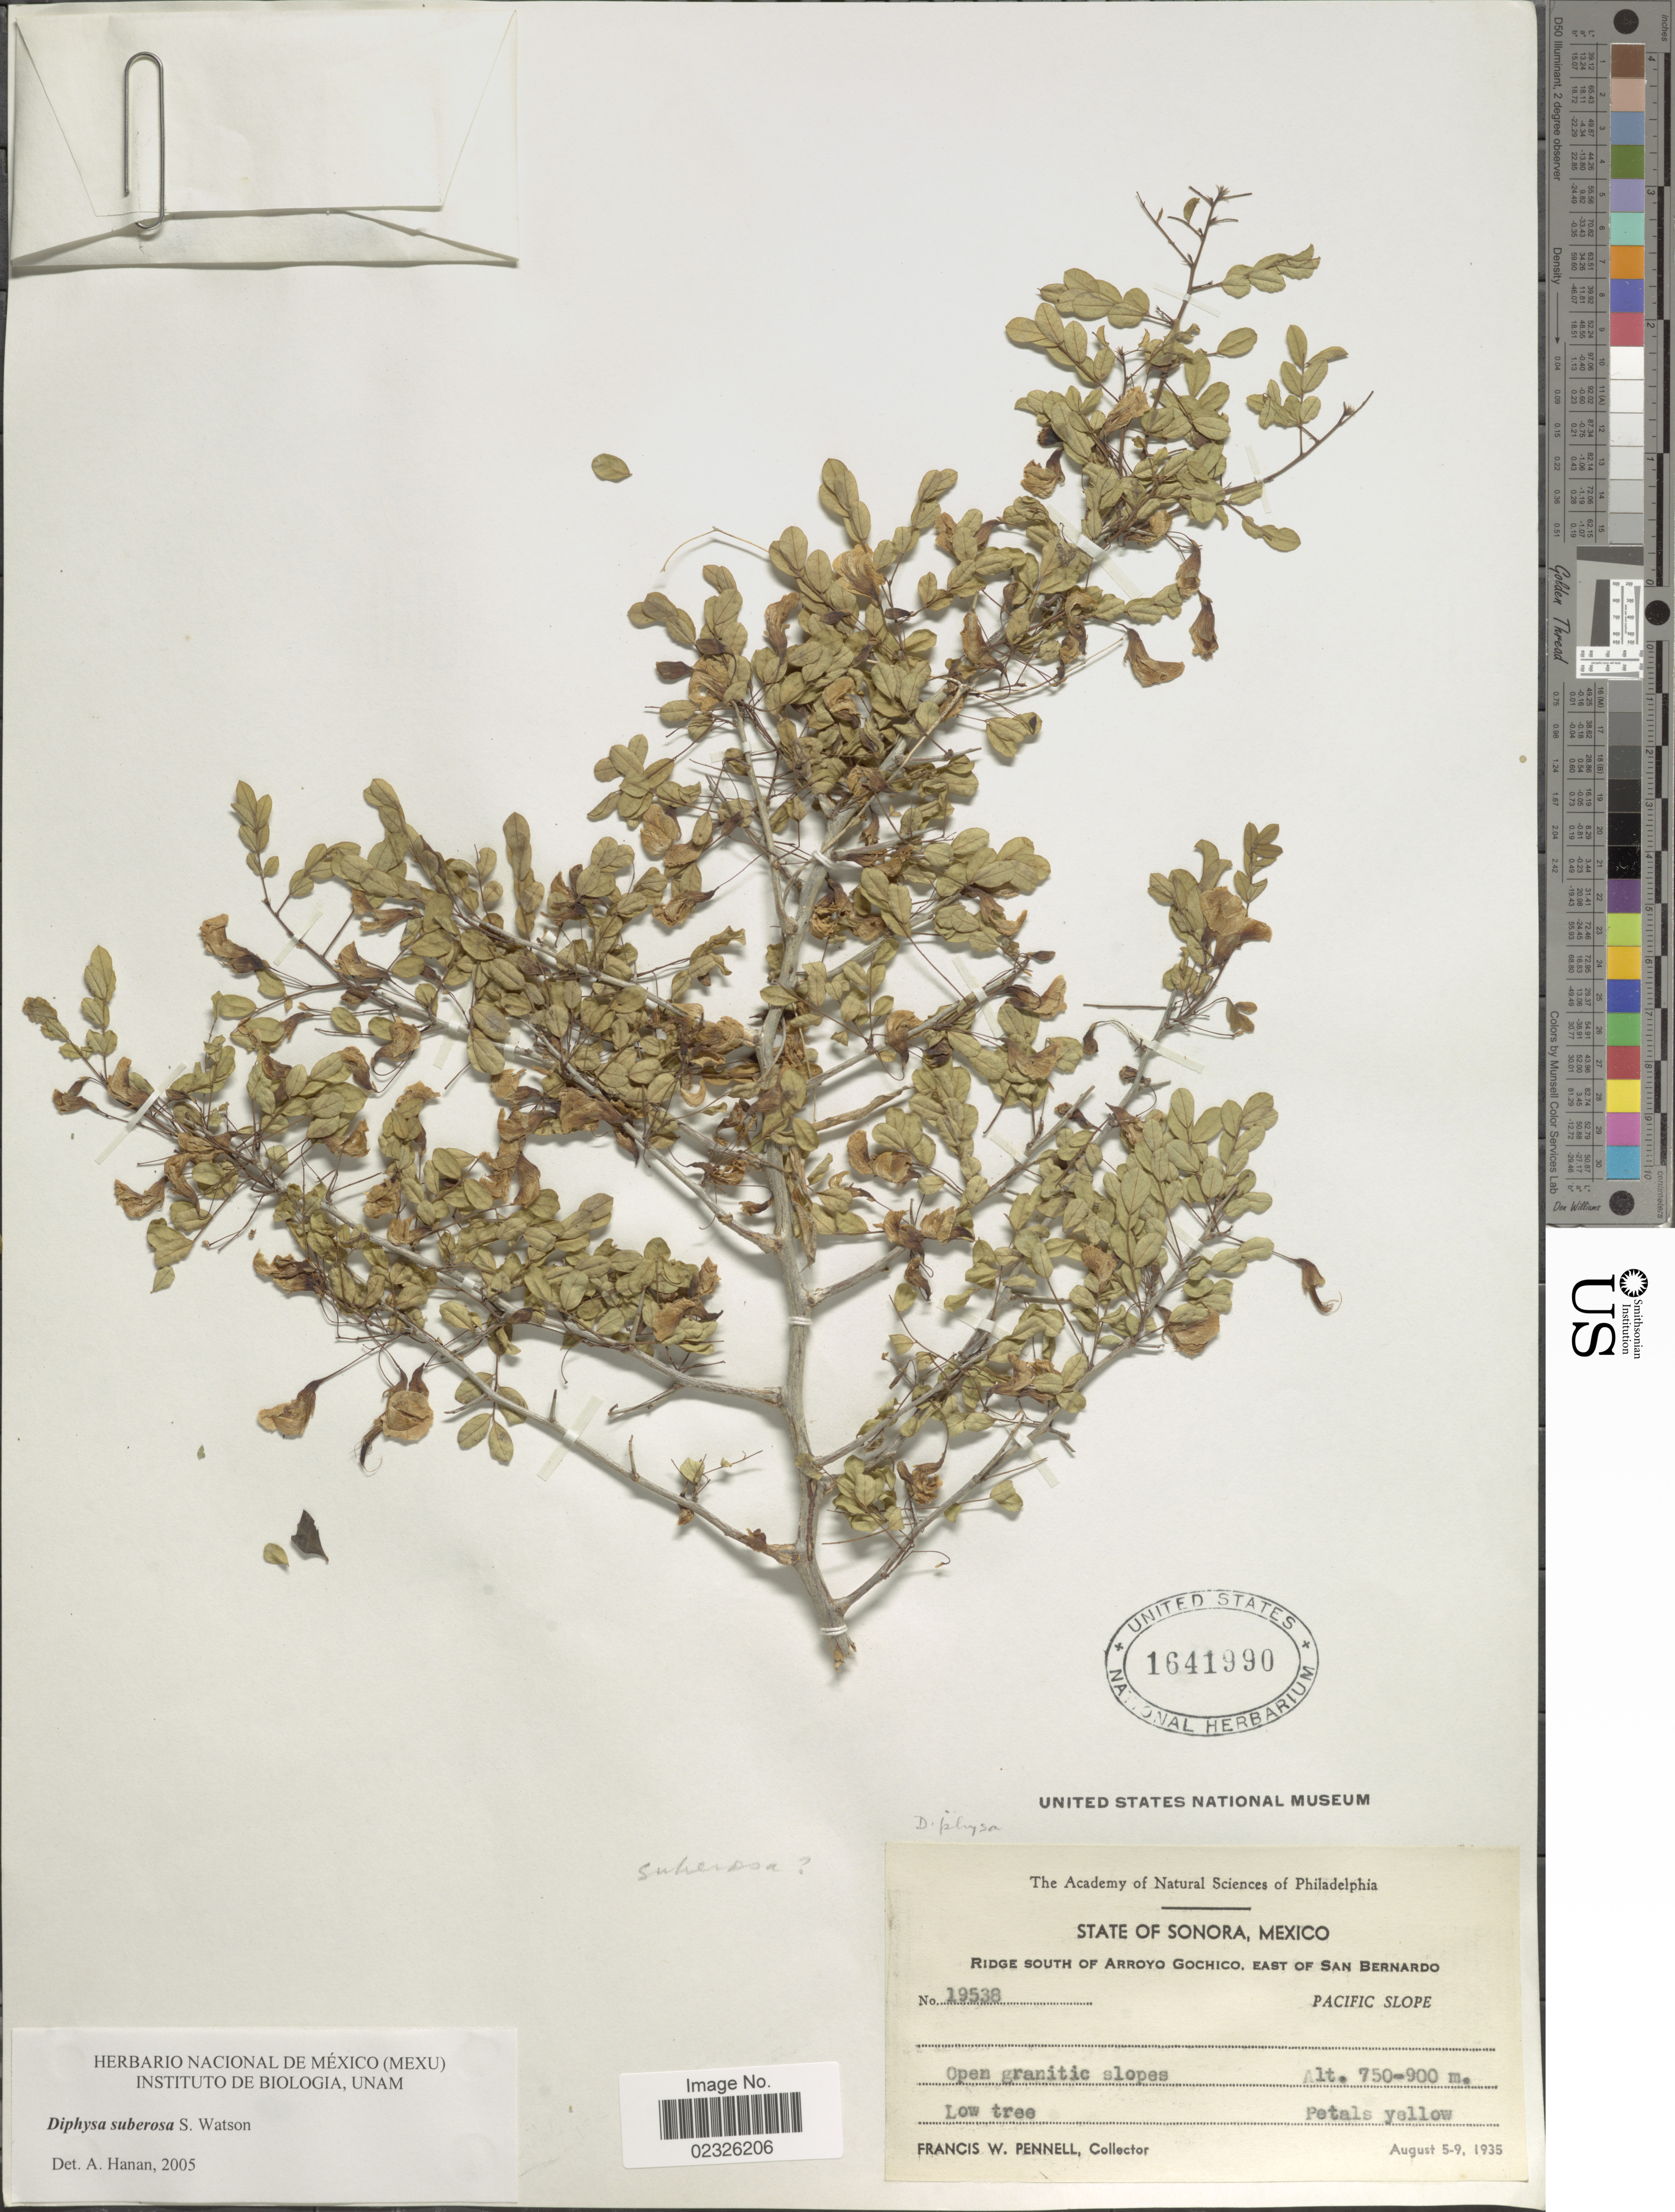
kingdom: Plantae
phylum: Tracheophyta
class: Magnoliopsida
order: Fabales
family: Fabaceae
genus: Diphysa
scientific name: Diphysa suberosa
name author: S. Watson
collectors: F. W. Pennell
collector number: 19538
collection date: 1935-08-05/1935-08-09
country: Mexico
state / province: Sonora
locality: Ridge South of Arroyo Gochilco, East of San Bernardo, Pacific Slope, Open granitic slopes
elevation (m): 750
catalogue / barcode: US 1641990